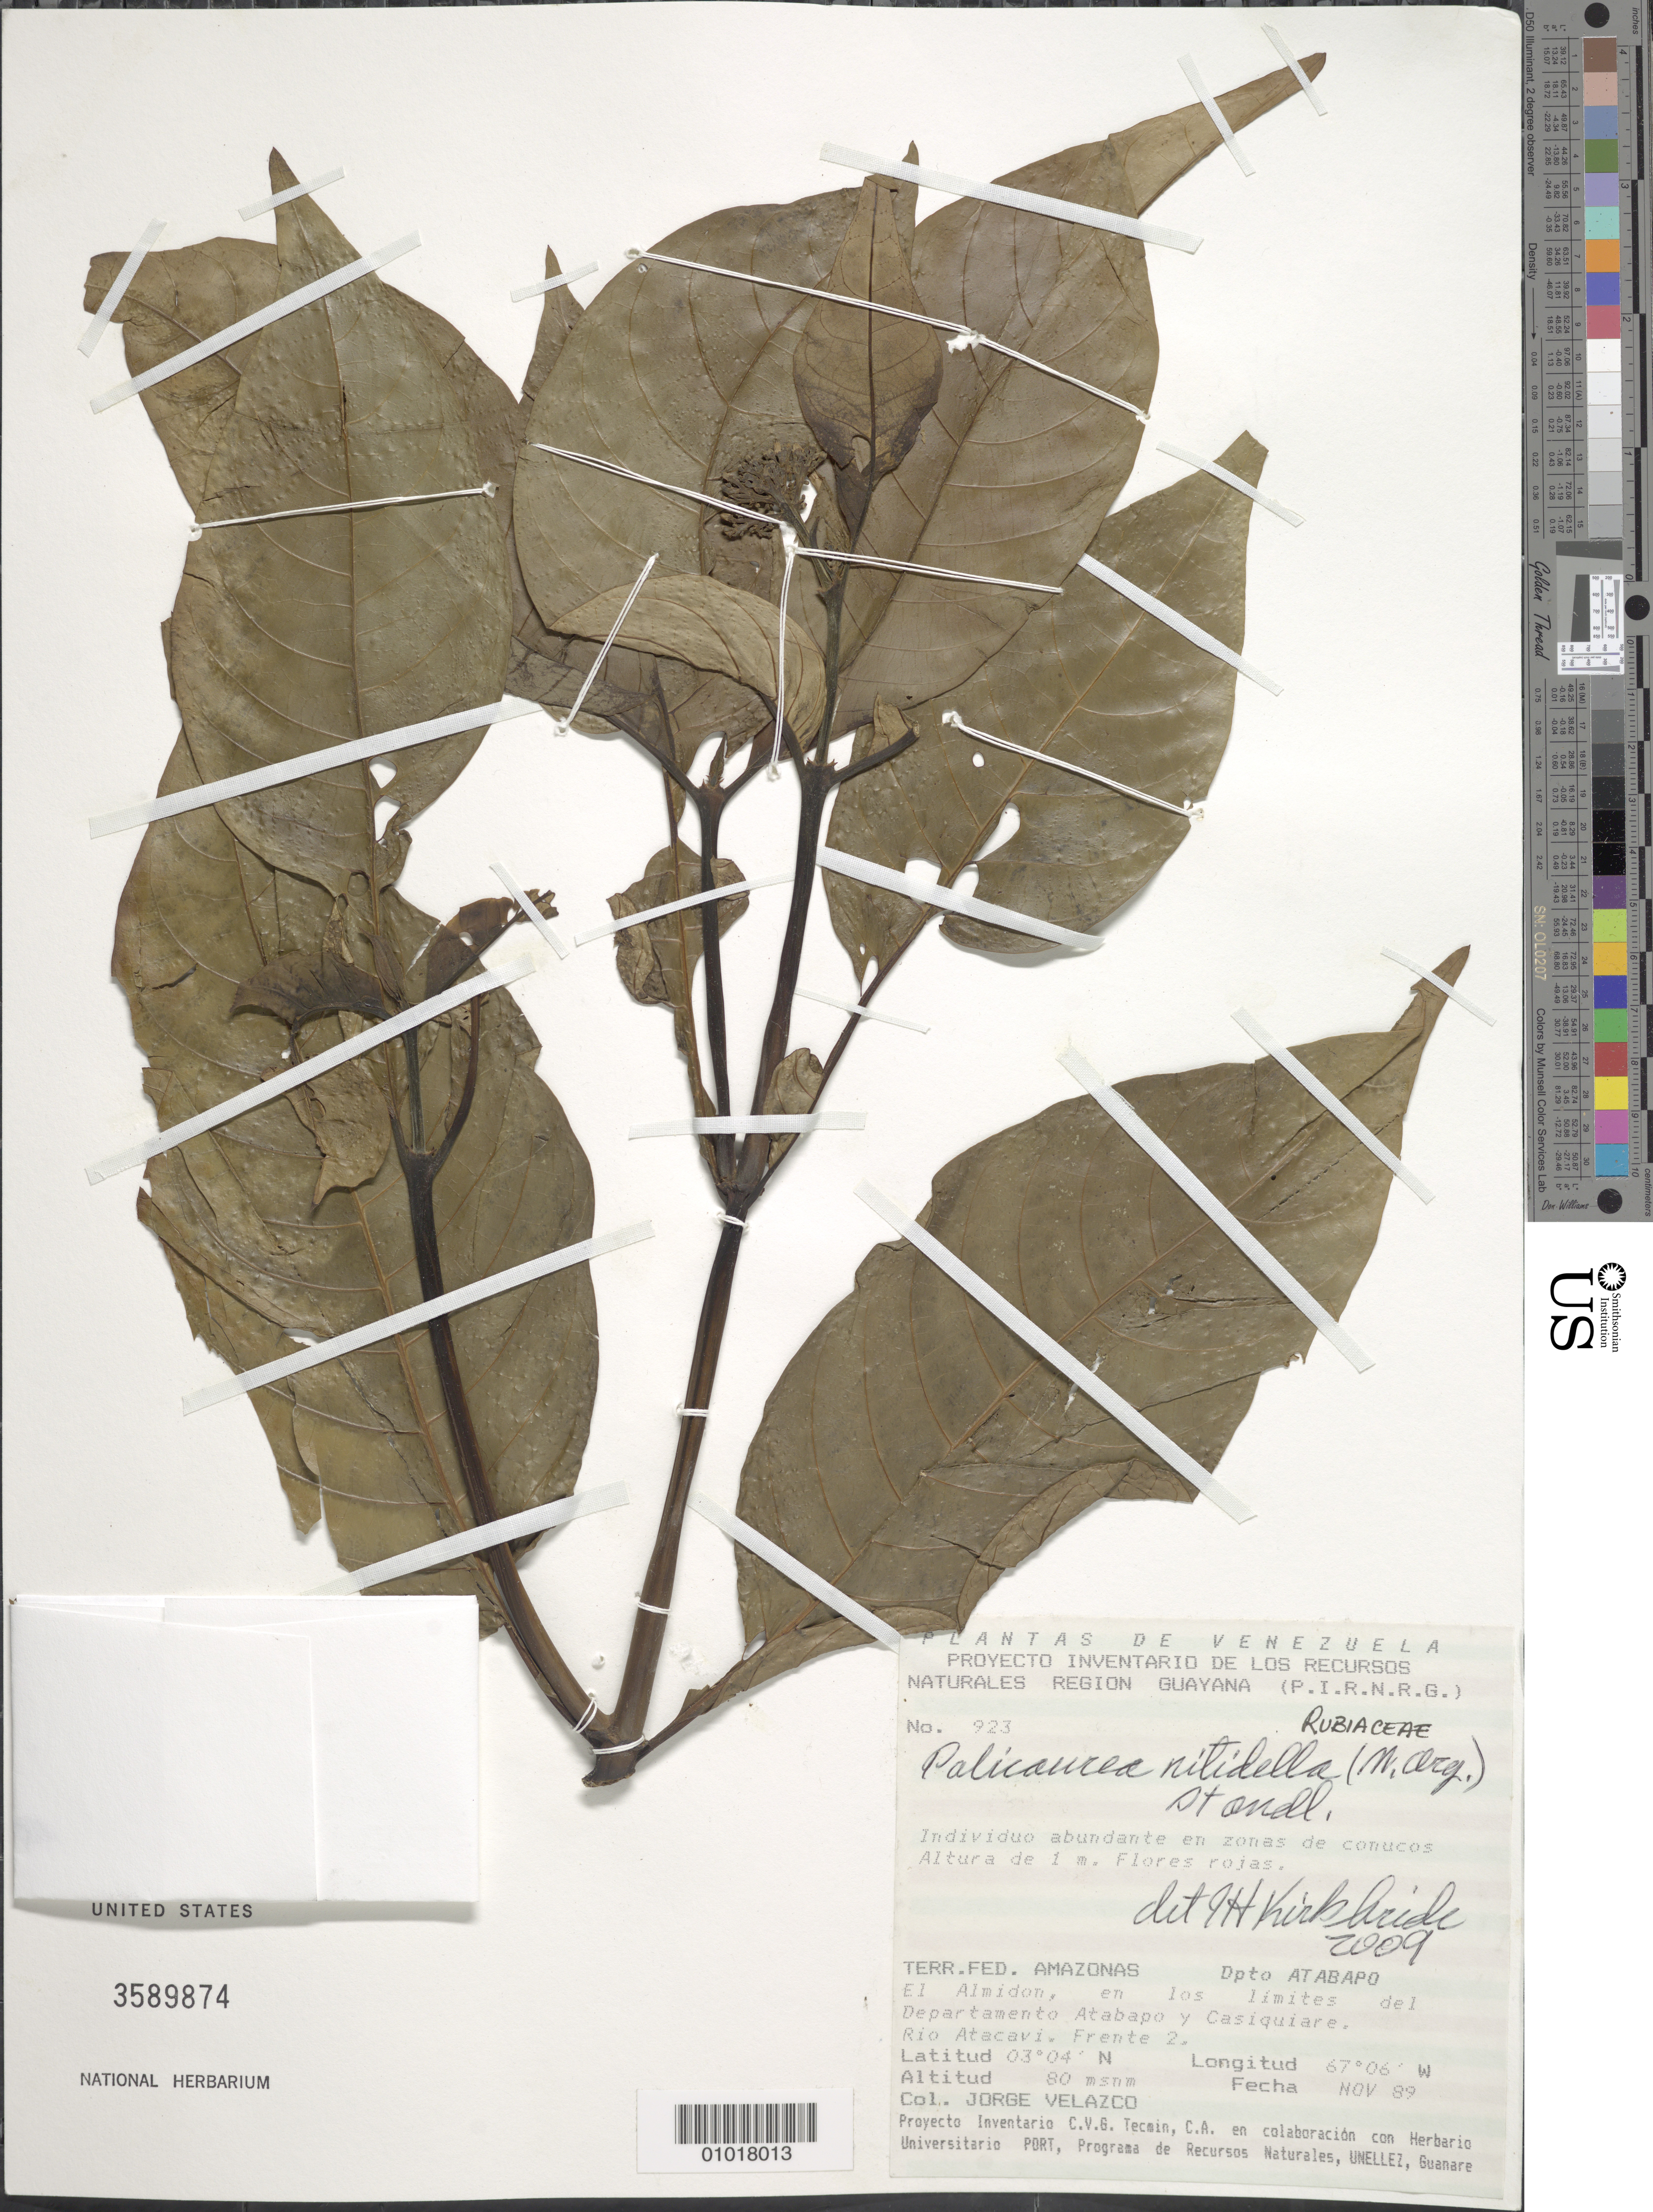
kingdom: Plantae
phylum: Tracheophyta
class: Magnoliopsida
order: Gentianales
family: Rubiaceae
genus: Palicourea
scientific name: Palicourea nitidella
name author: (Müll. Arg.) Standl.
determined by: Kirkbride, J. H.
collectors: J. Velazco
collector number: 923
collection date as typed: Nov-89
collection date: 1989-11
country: Venezuela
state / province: Amazonas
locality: El Almidon, en los limites del Departamento Atabapo y Casiquiare. Rio Atacavi. Frente 2.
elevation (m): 80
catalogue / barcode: US 3589874